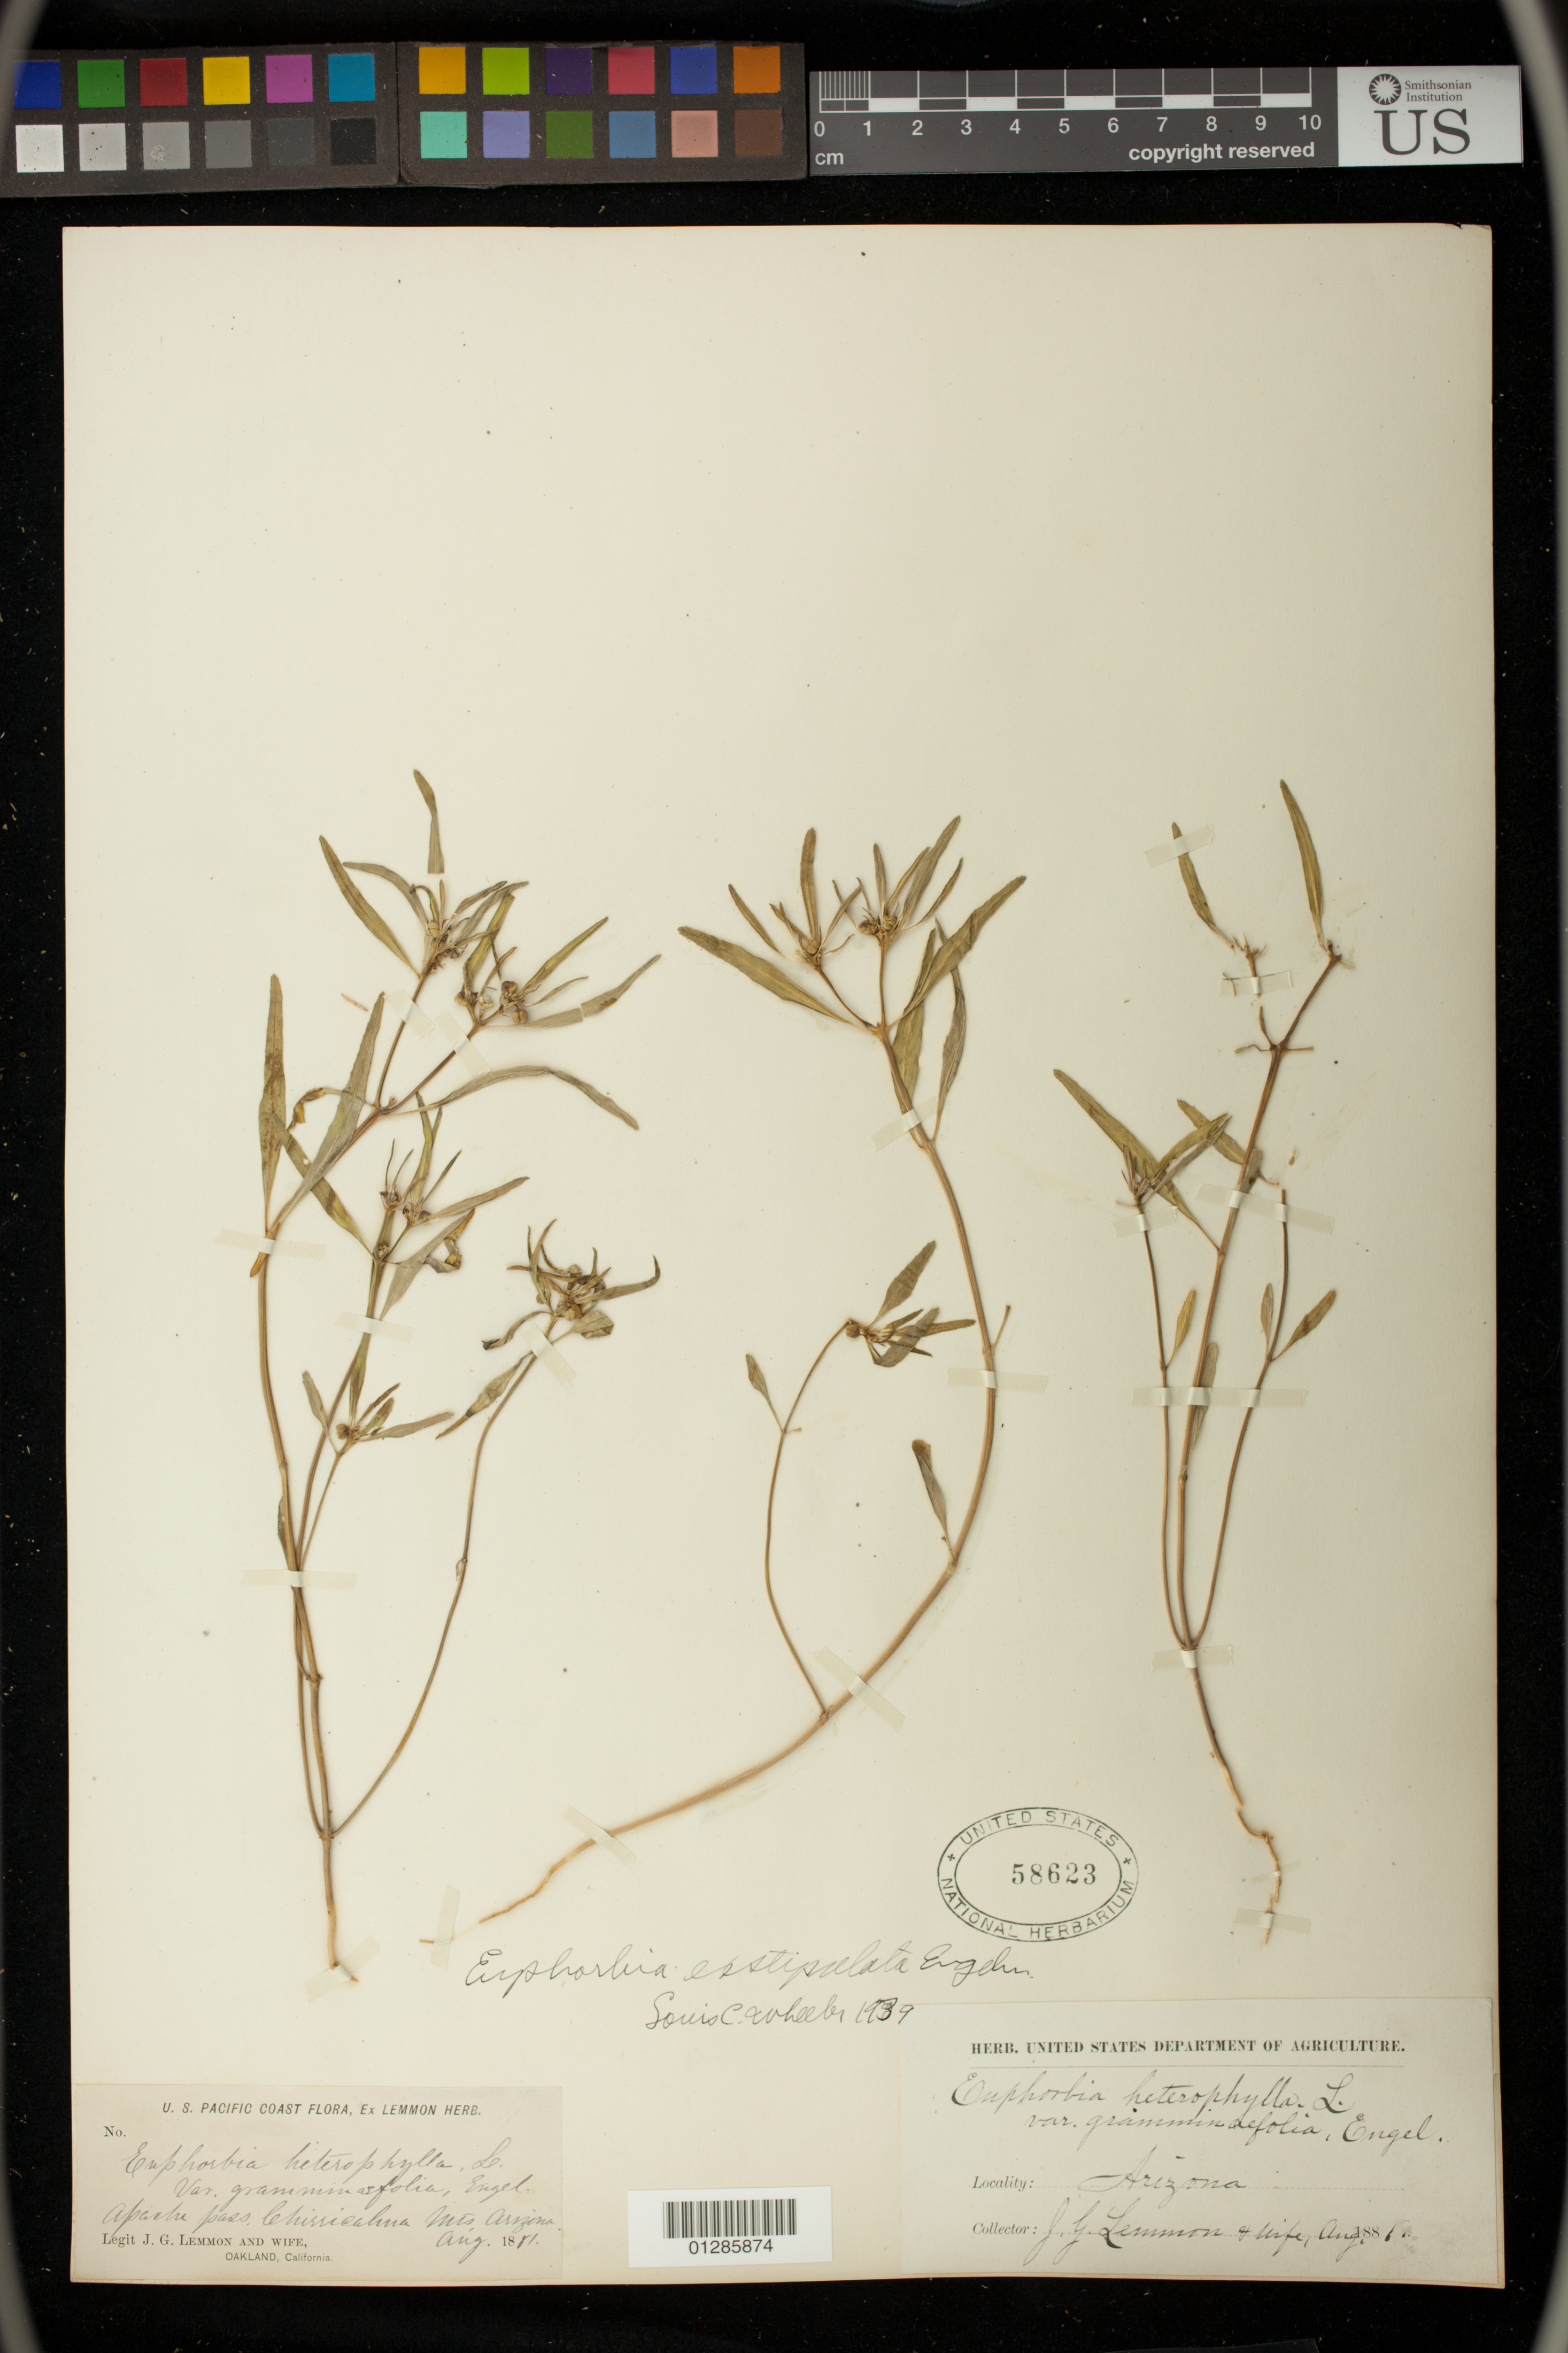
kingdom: Plantae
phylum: Tracheophyta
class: Magnoliopsida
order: Malpighiales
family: Euphorbiaceae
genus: Euphorbia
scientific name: Euphorbia exstipulata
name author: Engelm. in Emory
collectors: J. G. Lemmon & J. Lemmon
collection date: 1881-08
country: United States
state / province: Arizona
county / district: Cochise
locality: Apache pass, Chirricahua Mts.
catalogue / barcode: US 58623